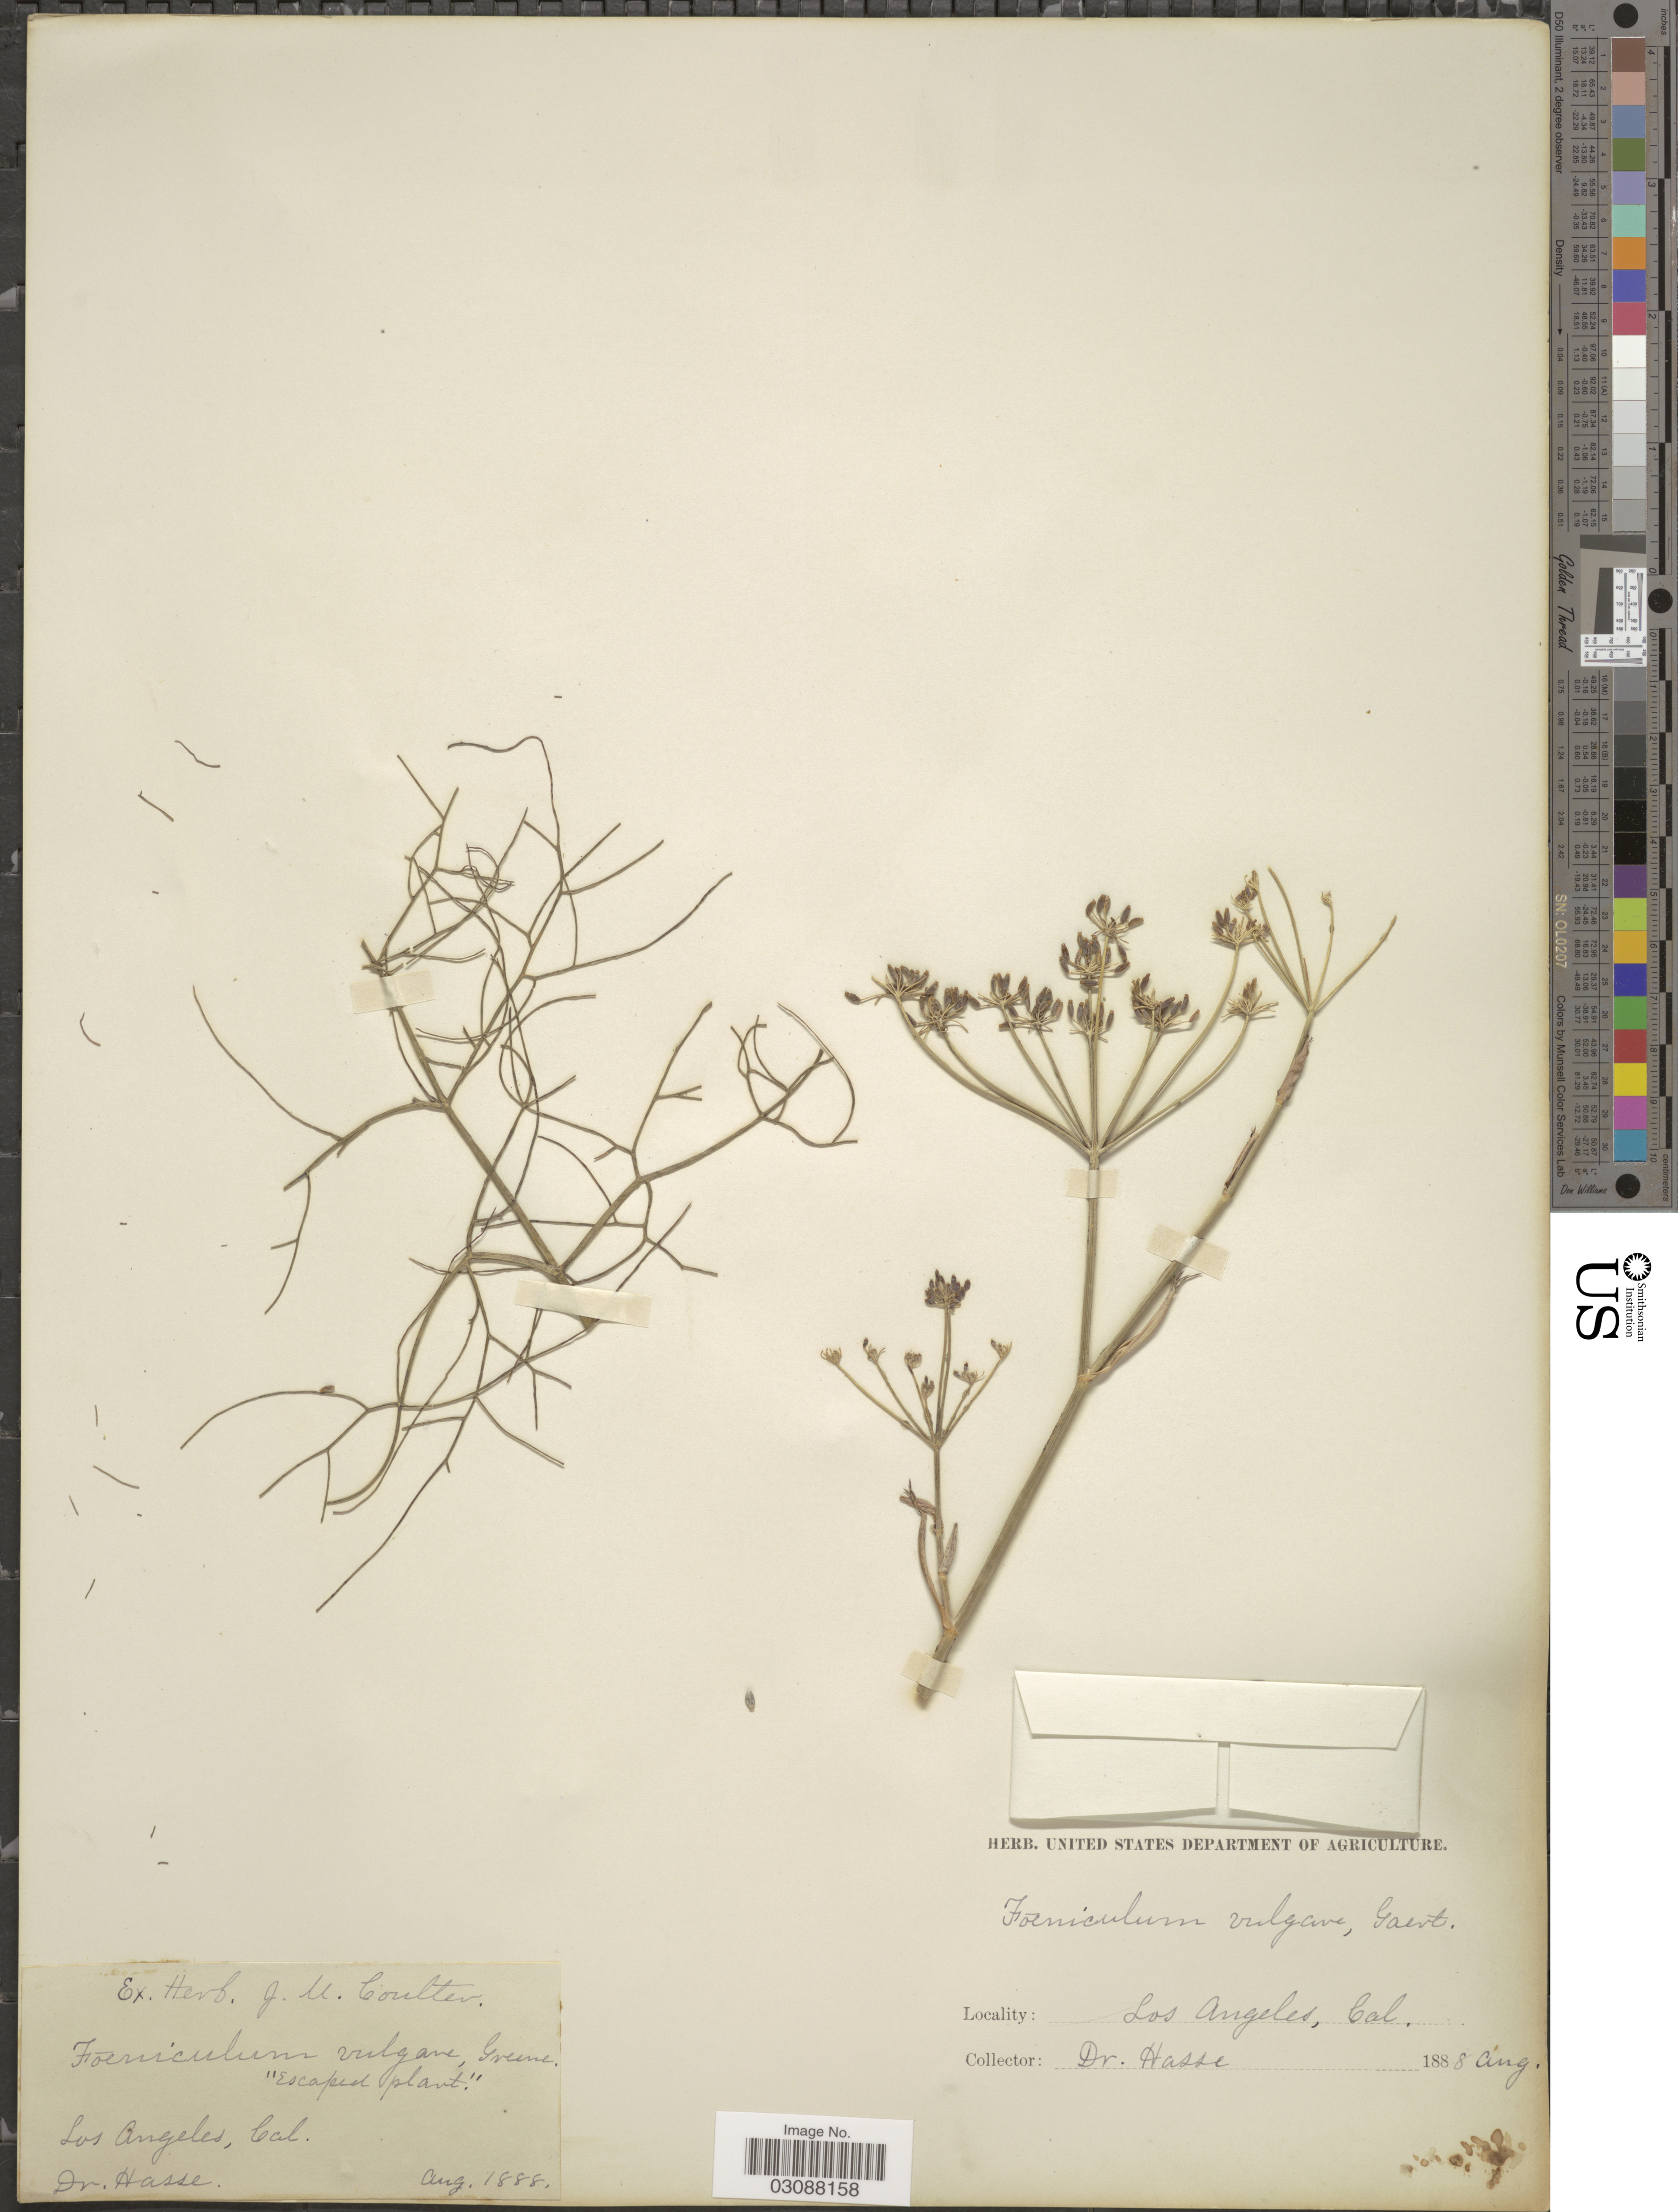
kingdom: Plantae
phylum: Tracheophyta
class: Magnoliopsida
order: Apiales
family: Apiaceae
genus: Foeniculum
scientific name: Foeniculum vulgare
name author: Mill.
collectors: -. Hasse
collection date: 1888-08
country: United States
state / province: California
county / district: Los Angeles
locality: Los Angeles.